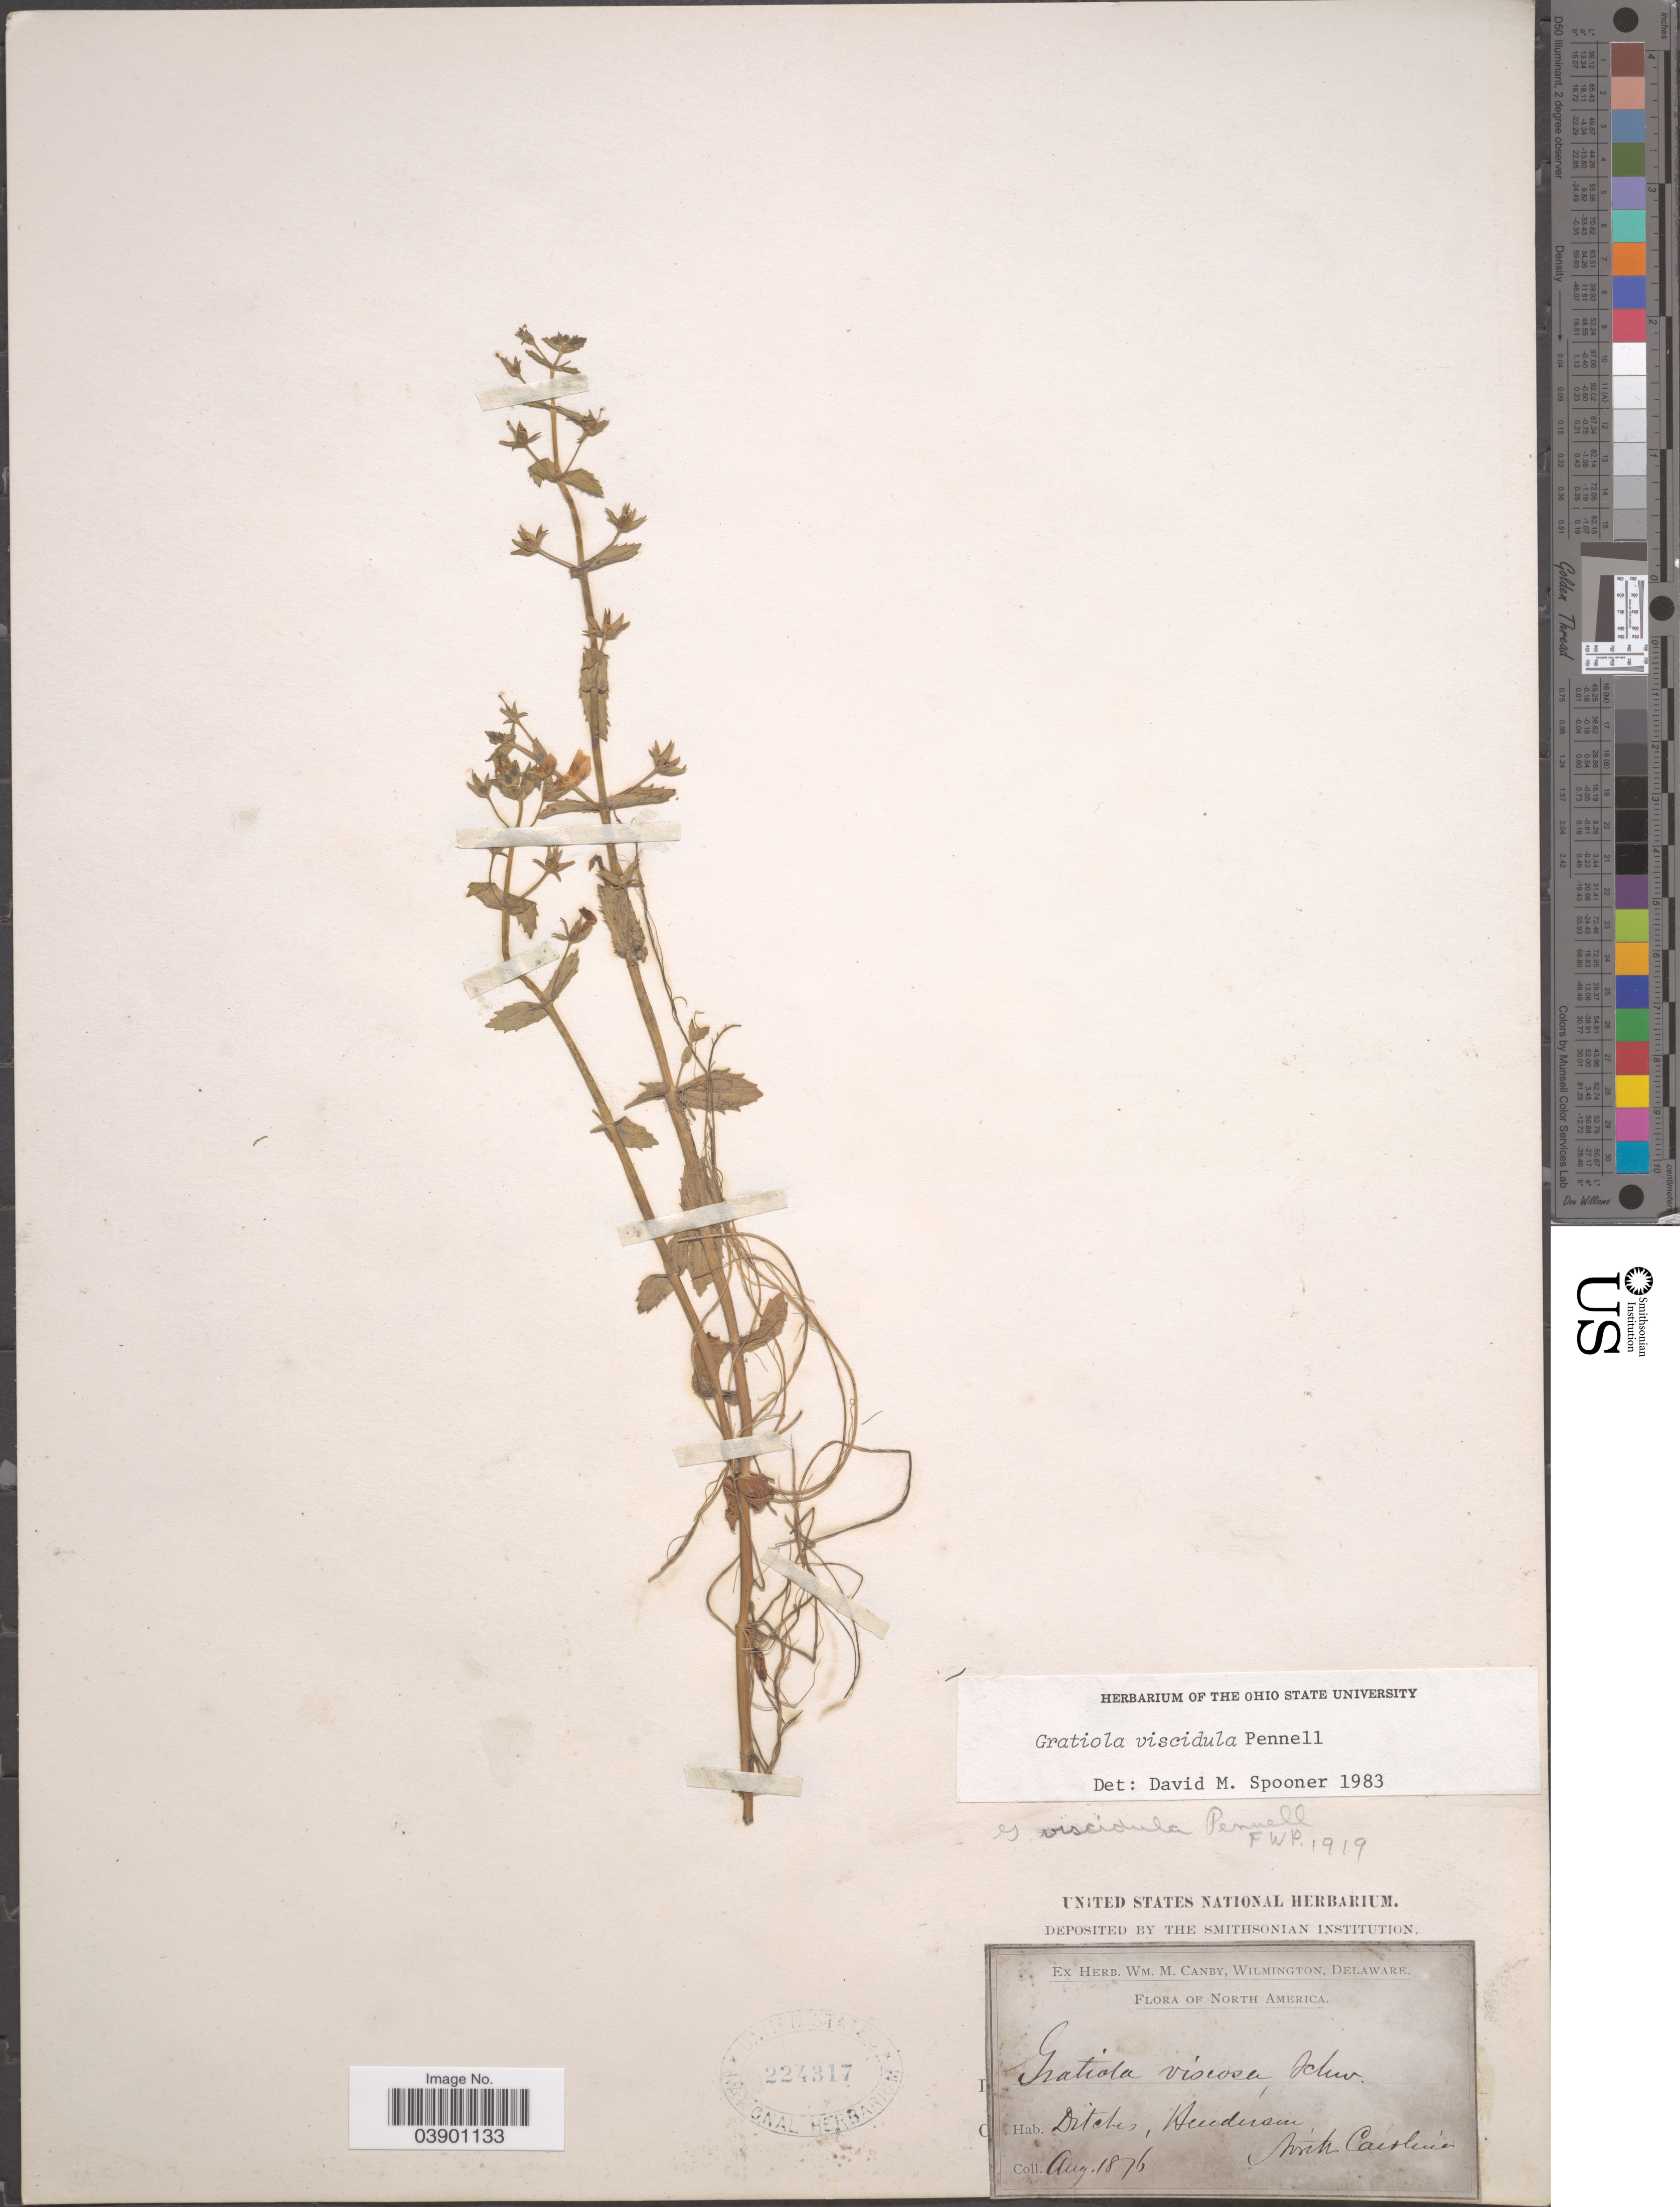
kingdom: Plantae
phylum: Tracheophyta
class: Magnoliopsida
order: Lamiales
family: Plantaginaceae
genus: Gratiola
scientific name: Gratiola viscidula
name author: Pennell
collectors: W. Canby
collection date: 1876-08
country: United States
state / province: North Carolina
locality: Ditches, Henderson.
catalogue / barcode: US 224317